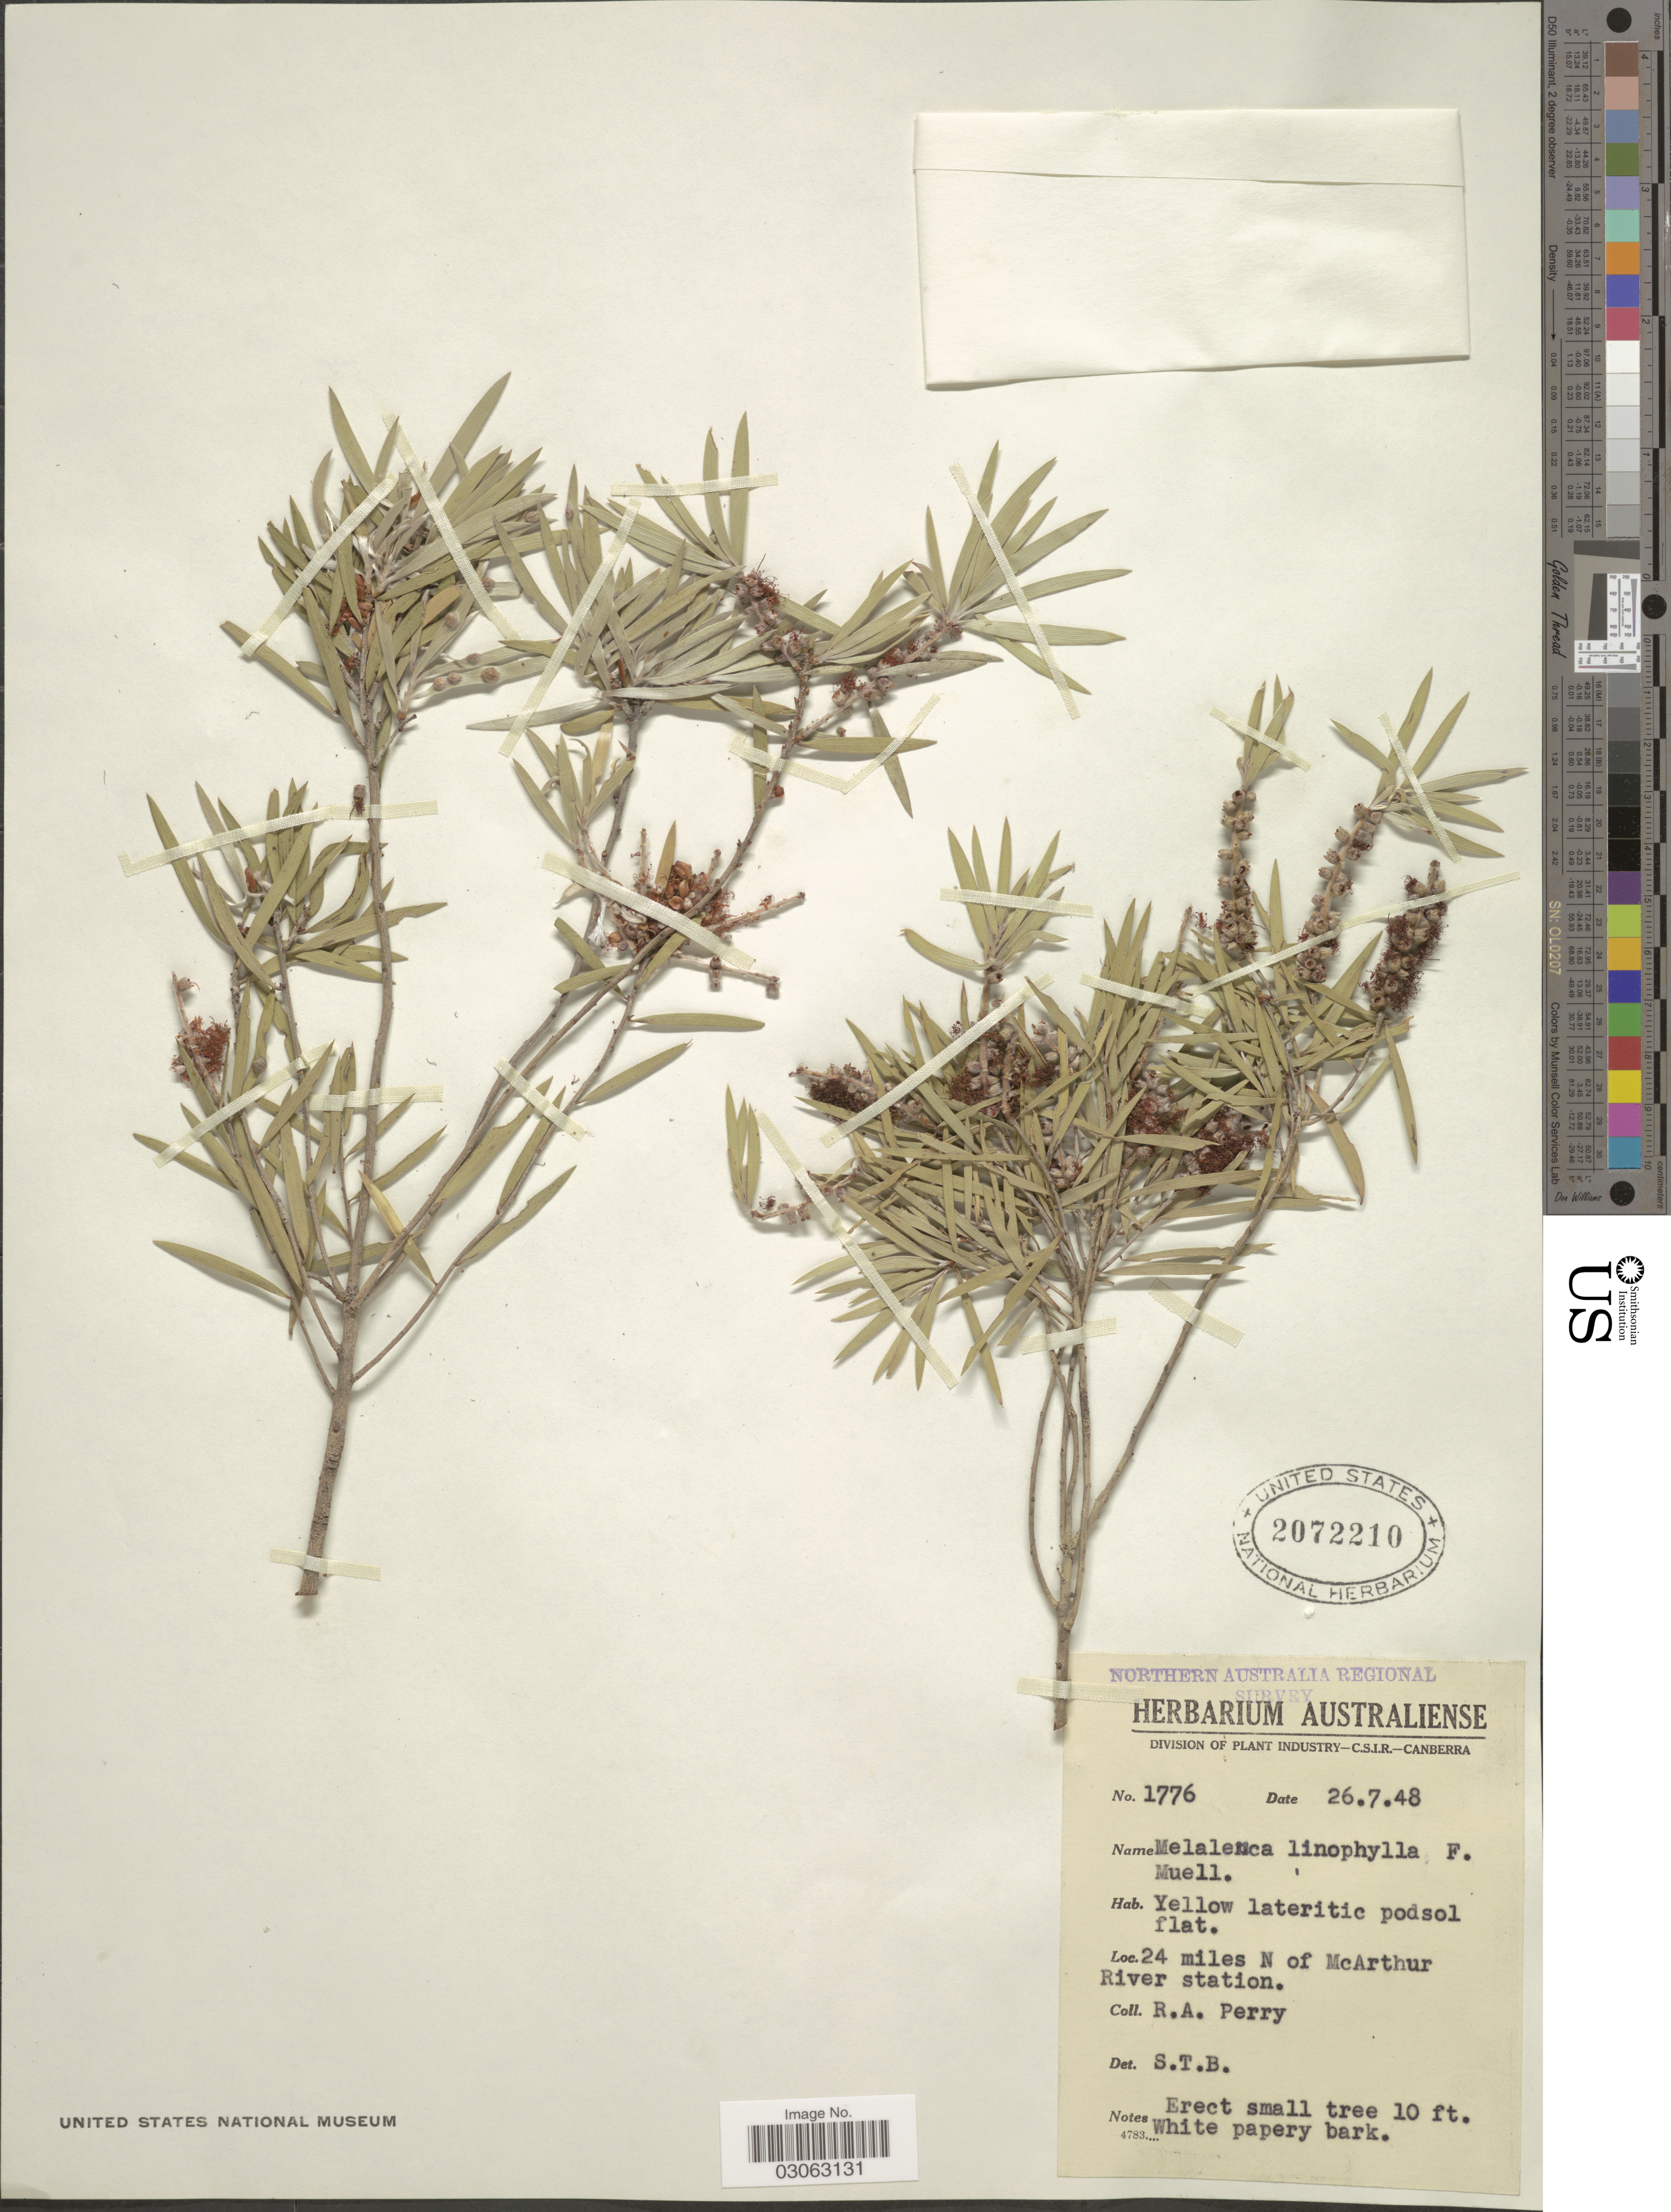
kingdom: Plantae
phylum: Tracheophyta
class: Magnoliopsida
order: Myrtales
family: Myrtaceae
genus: Melaleuca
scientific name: Melaleuca linophylla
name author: F. Muell.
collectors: Perry, R. A.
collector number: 1776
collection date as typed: Transcribed d/m/y: 26/7/48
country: Australia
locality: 24 miles N of McArthur River station.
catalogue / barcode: US 2072210